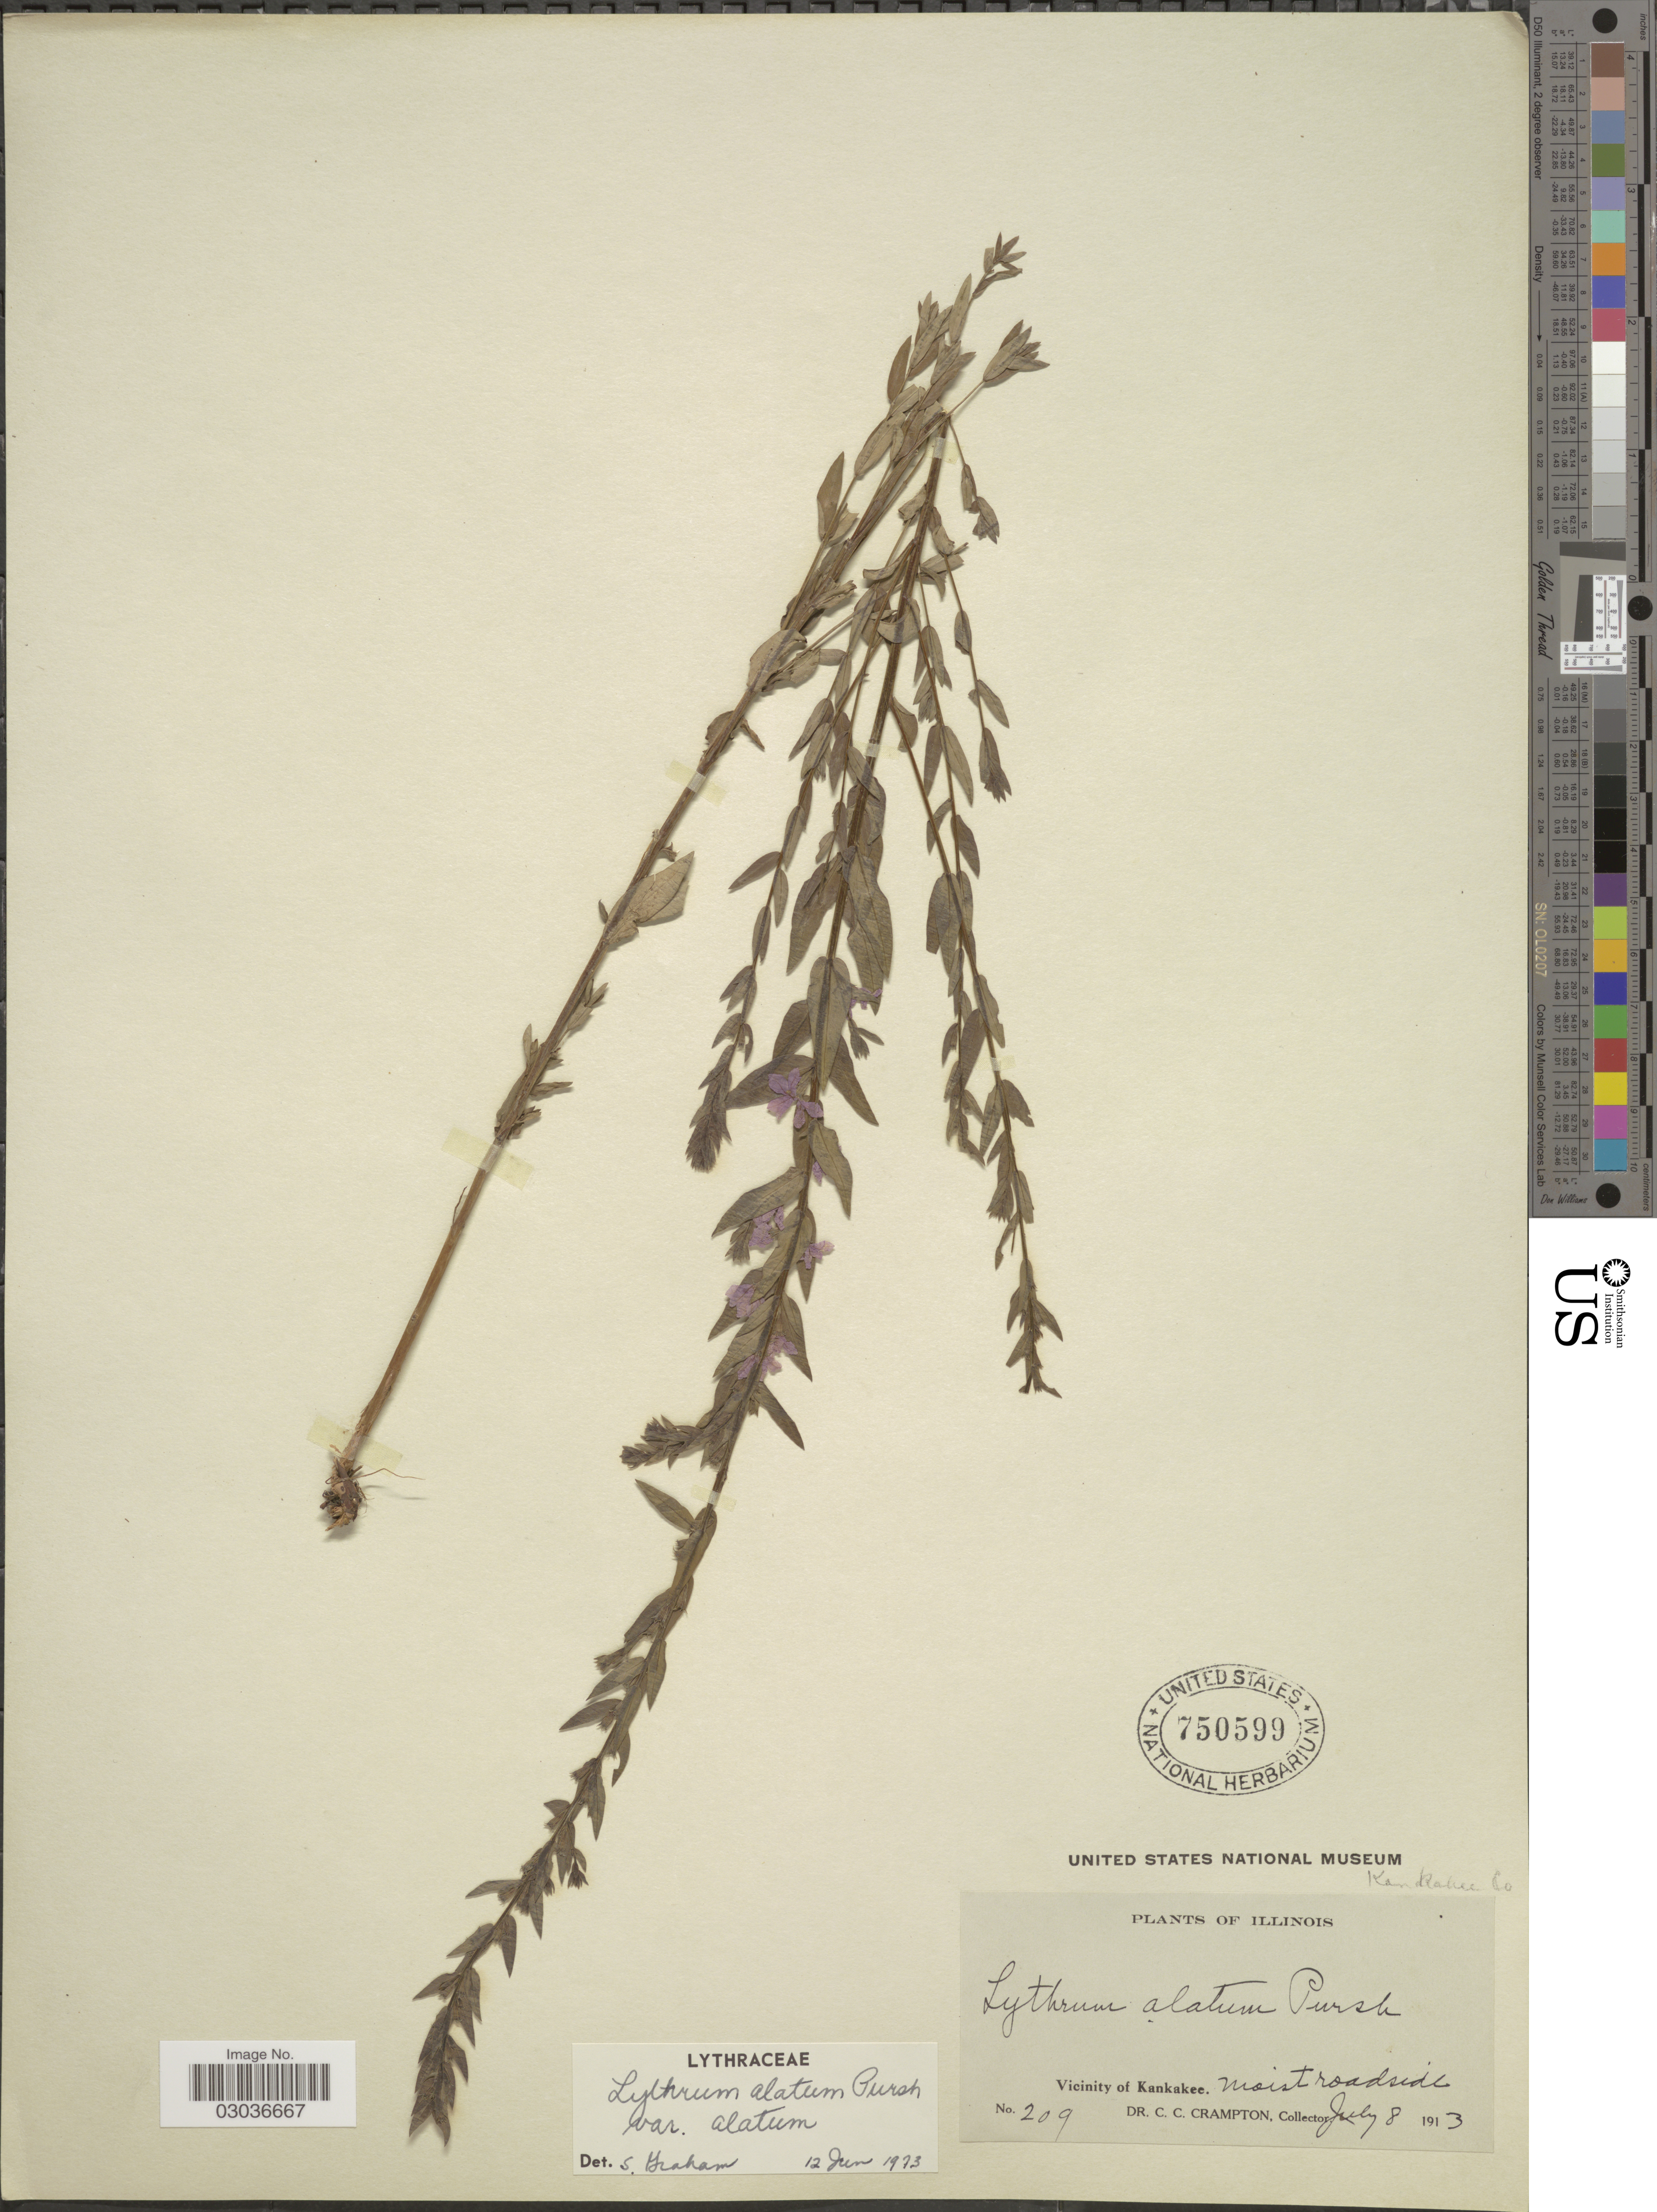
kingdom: Plantae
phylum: Tracheophyta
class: Magnoliopsida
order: Myrtales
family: Lythraceae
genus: Lythrum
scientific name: Lythrum alatum var. alatum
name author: Pursh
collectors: C. Crampton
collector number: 209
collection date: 1913-07-08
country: United States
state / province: Illinois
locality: Vicinity of Kankakee. Kankakee Co.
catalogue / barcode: US 750599